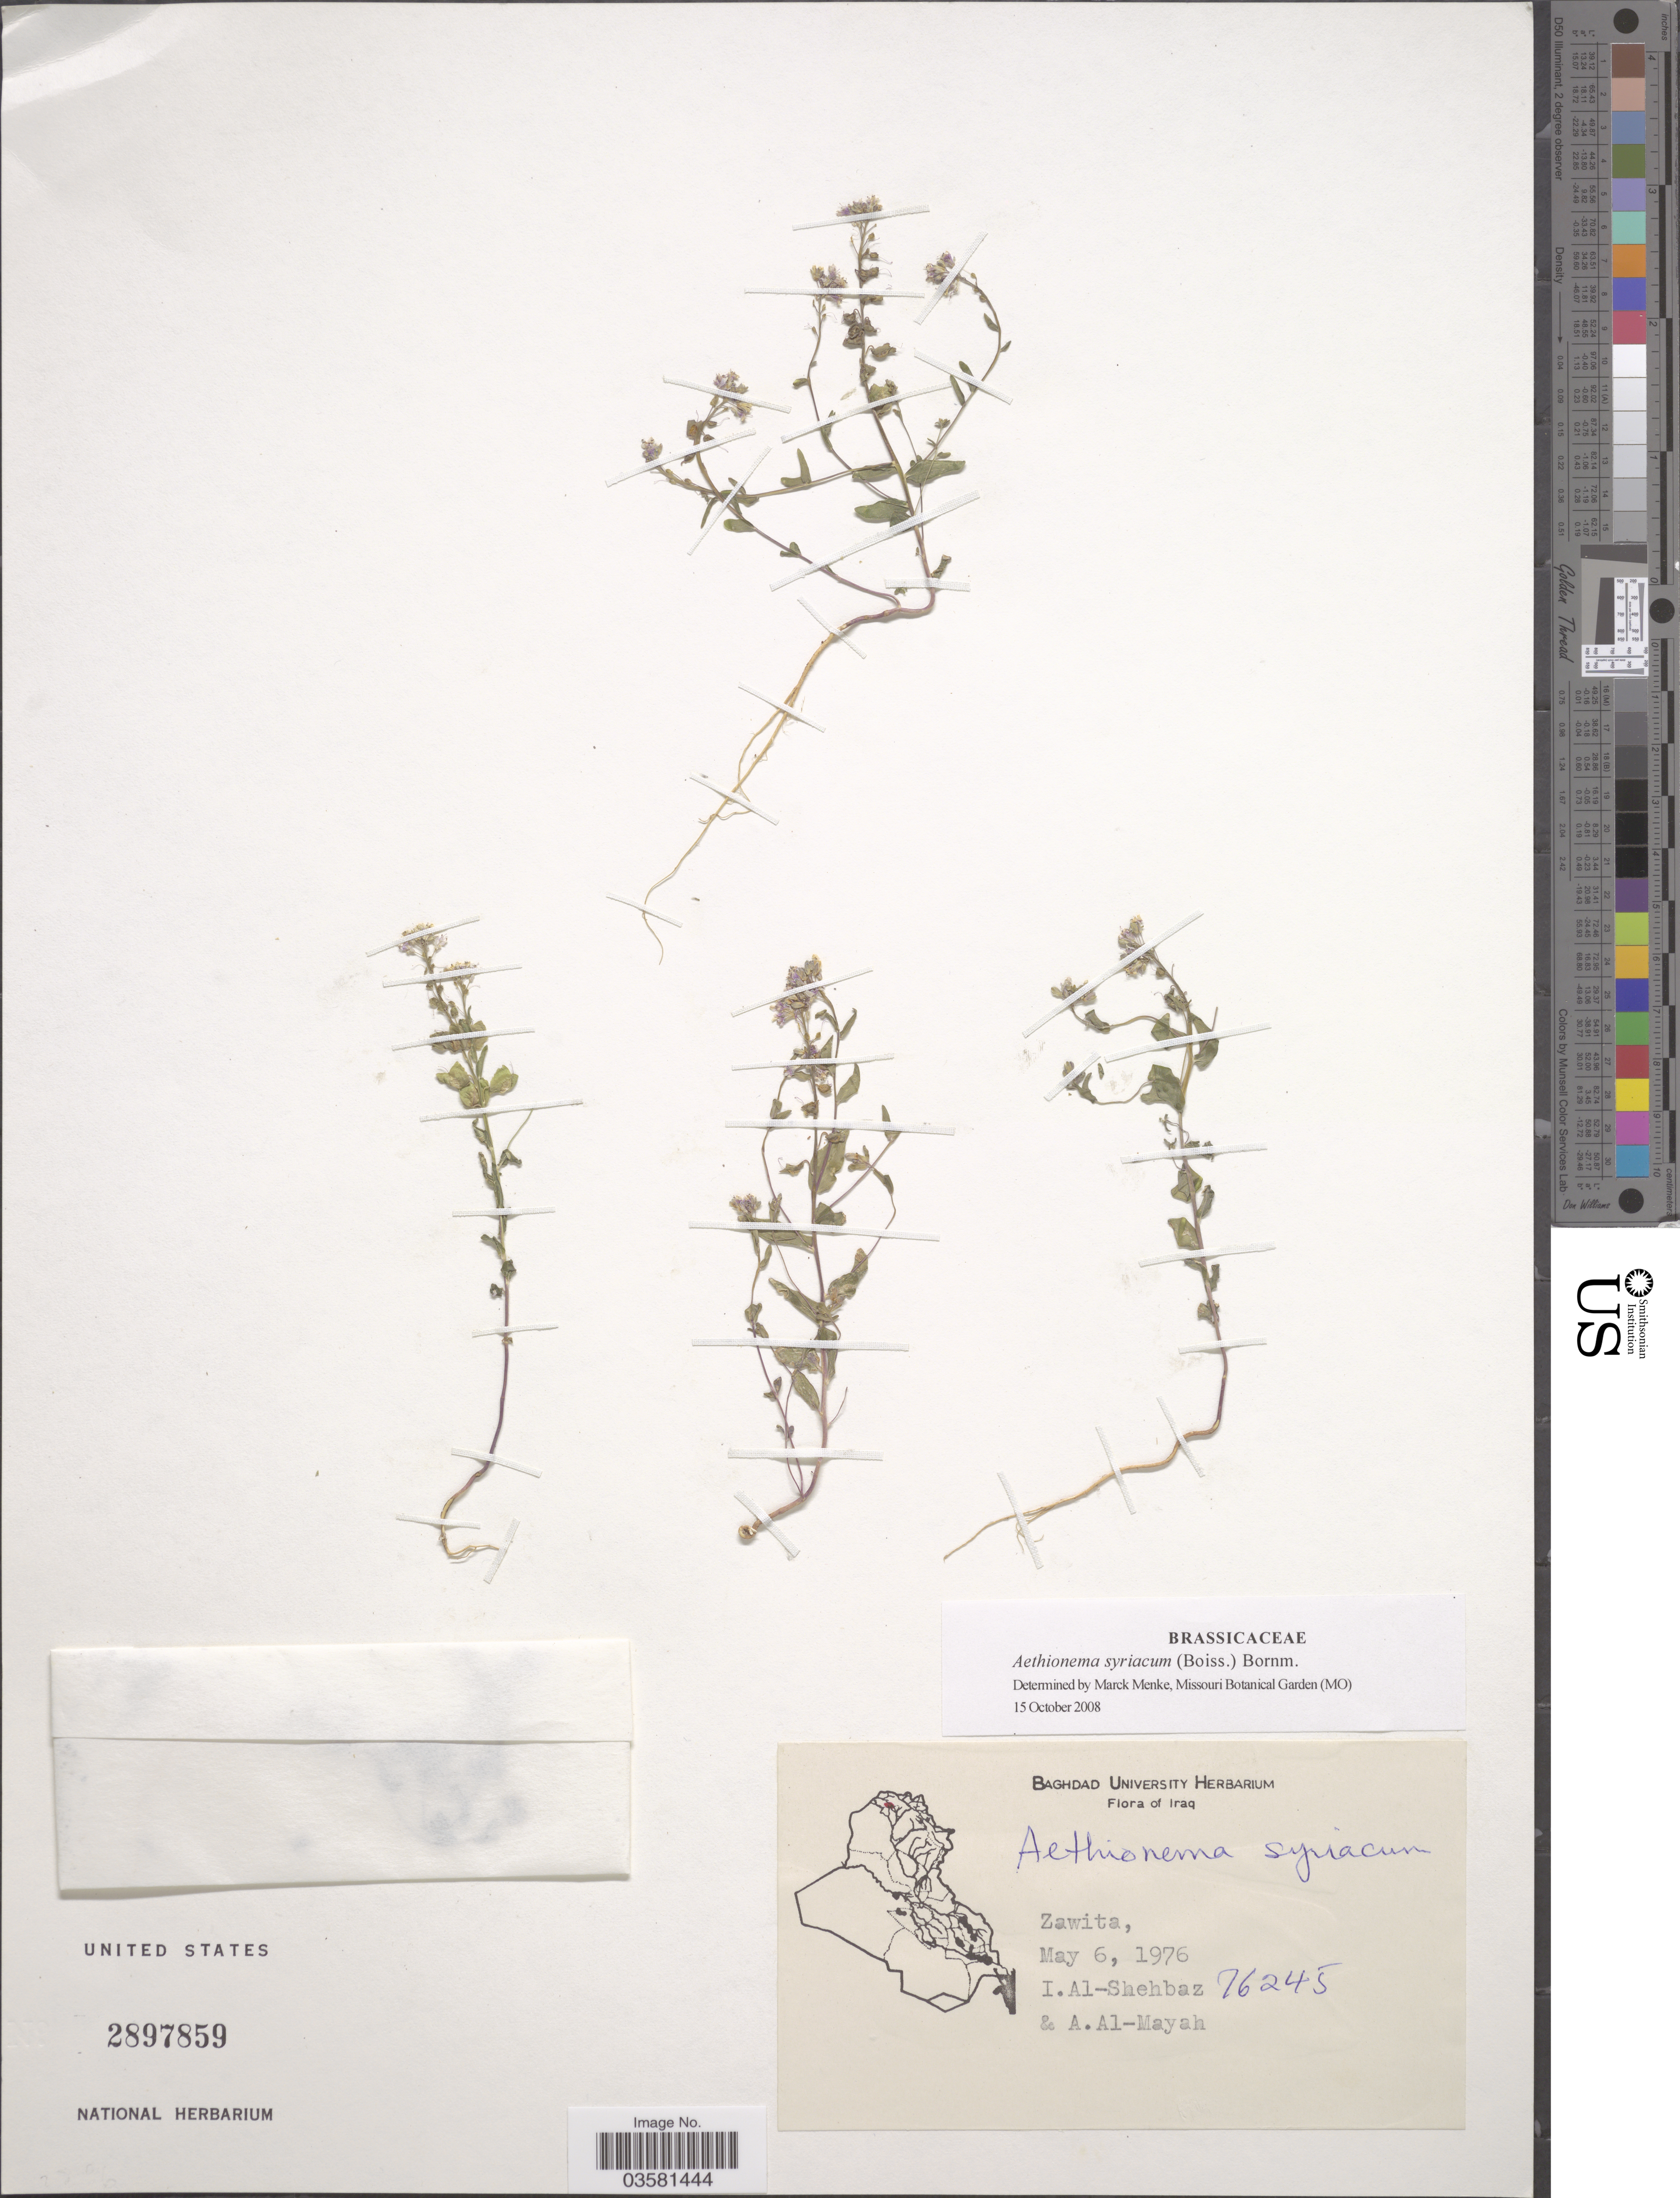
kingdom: Plantae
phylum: Tracheophyta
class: Magnoliopsida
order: Brassicales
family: Brassicaceae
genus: Aethionema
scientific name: Aethionema syriacum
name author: (Boiss.) Bornm.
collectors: I. Al-Shehbaz & A. Al-Mayah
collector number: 76245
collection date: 1976-05-06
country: Iraq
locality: Zawita.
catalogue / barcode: US 2897859